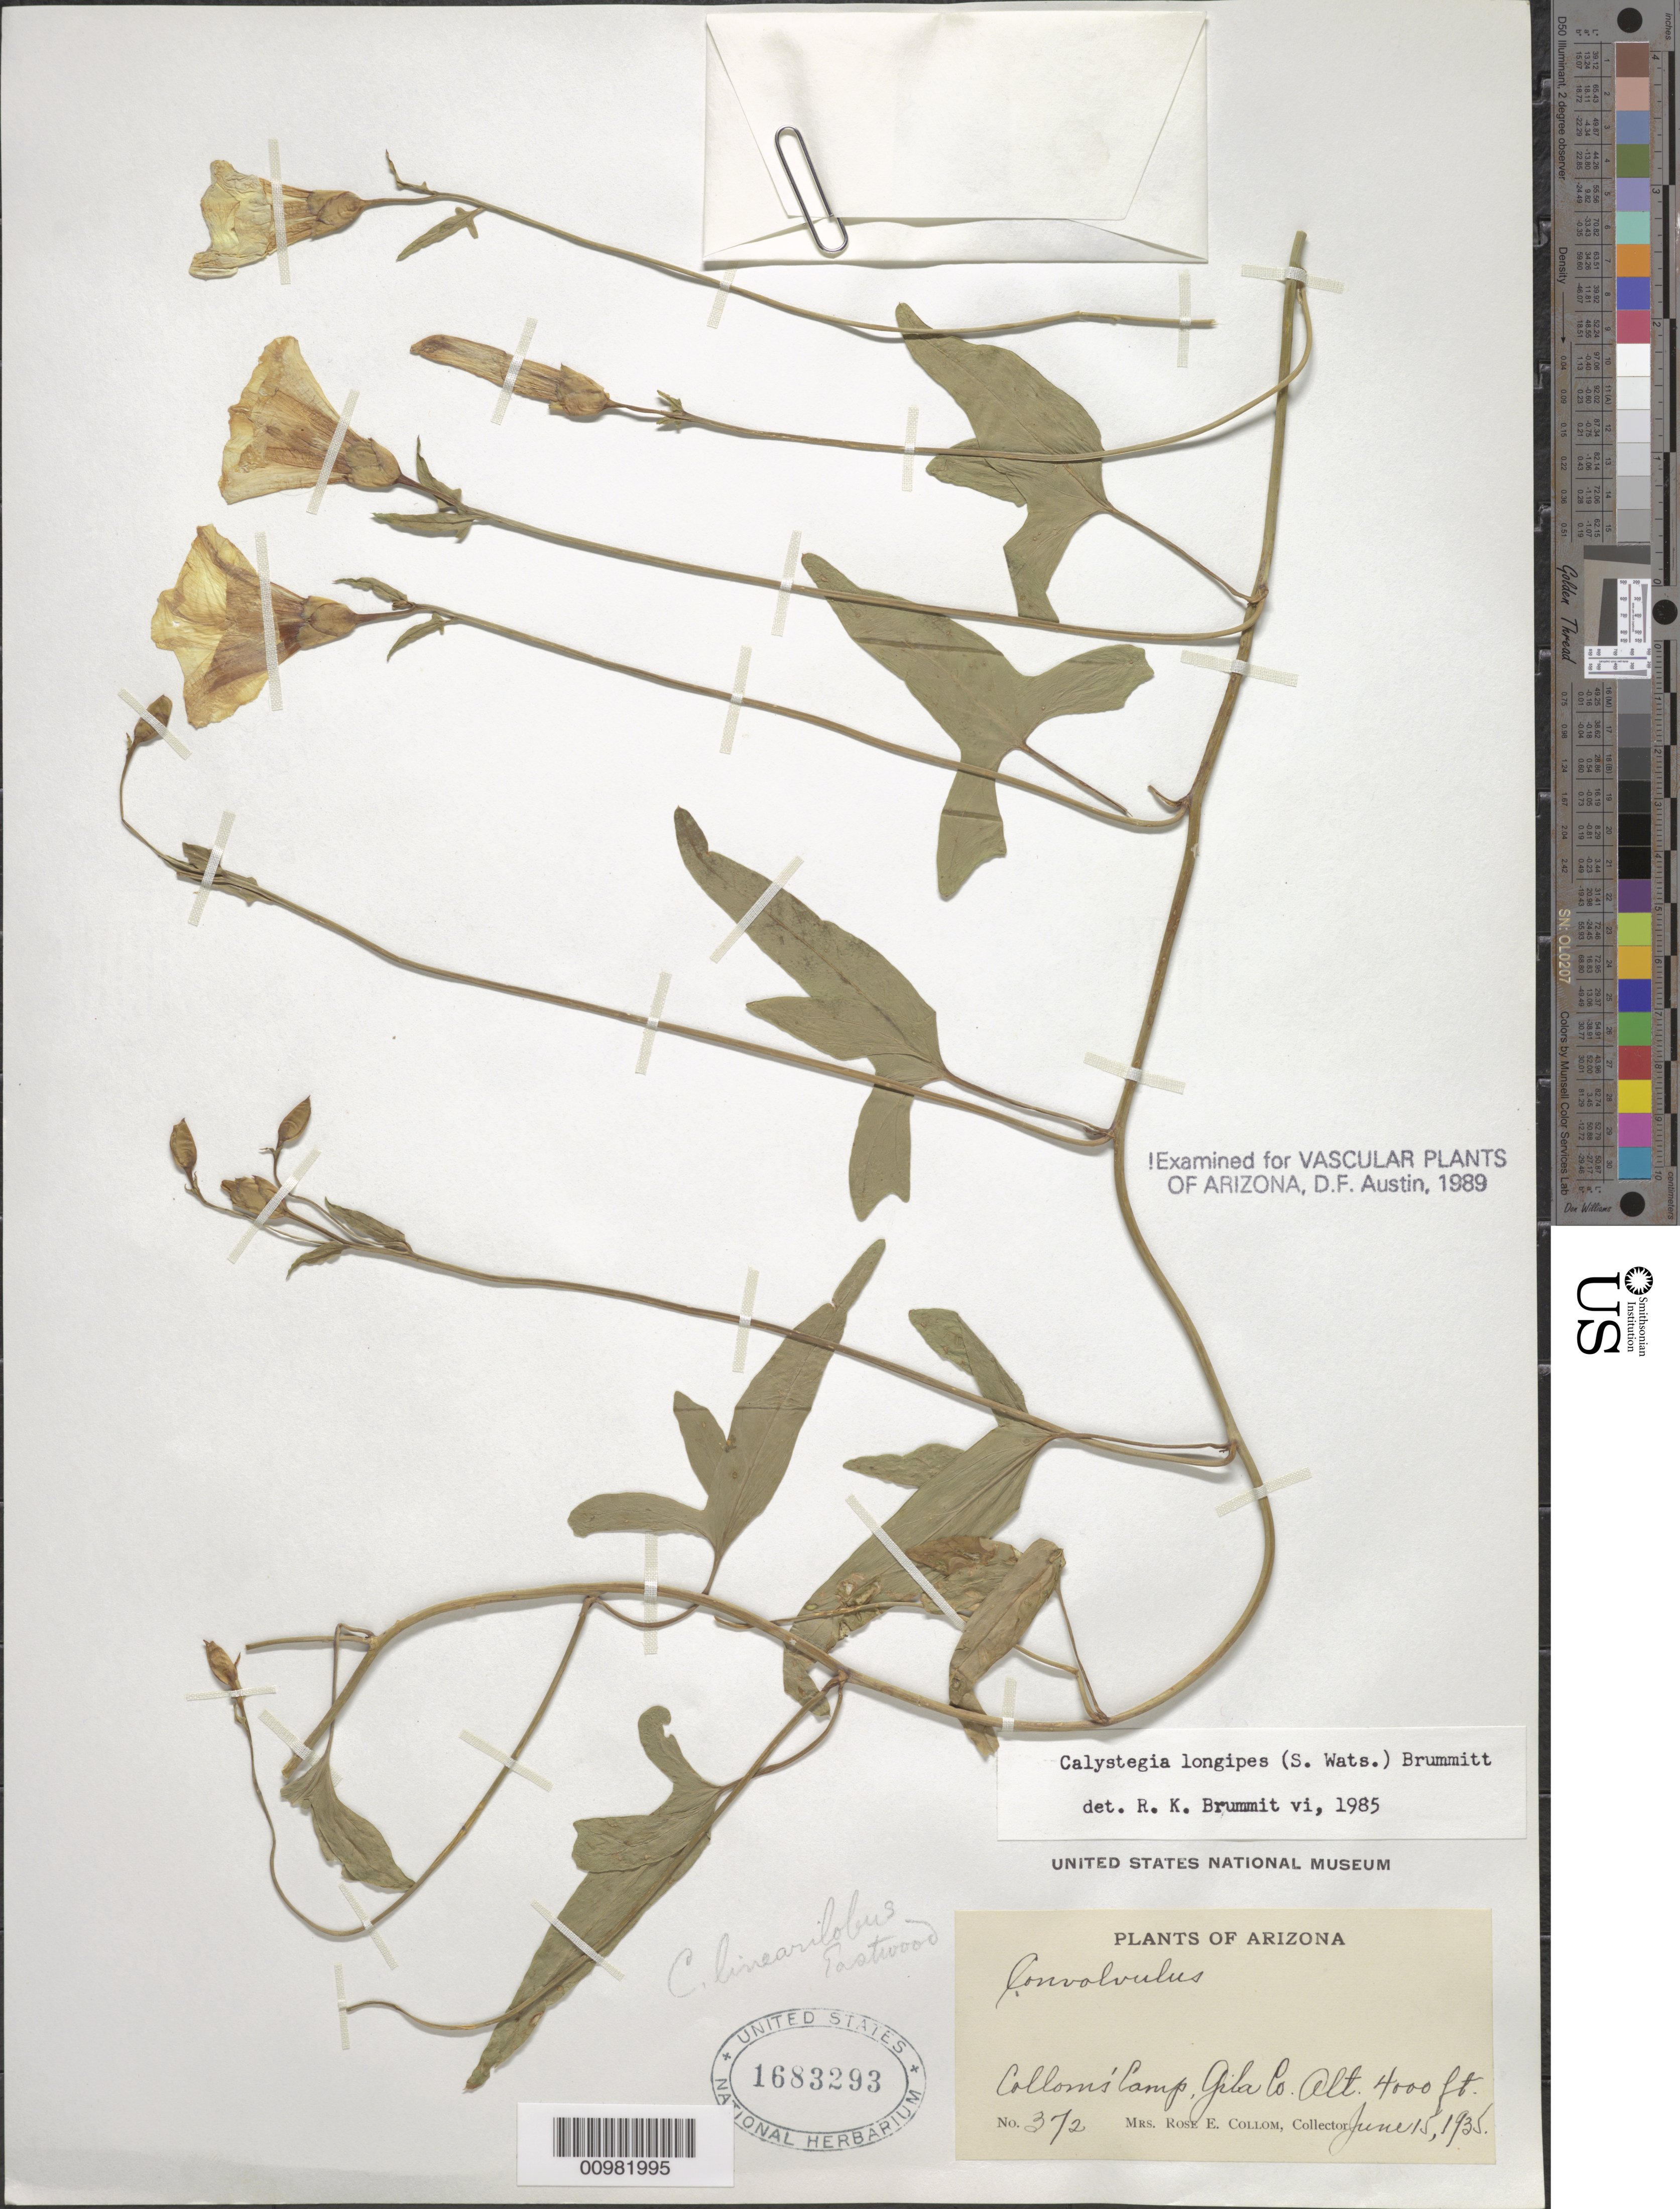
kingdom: Plantae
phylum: Tracheophyta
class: Magnoliopsida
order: Solanales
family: Convolvulaceae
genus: Calystegia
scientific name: Calystegia longipes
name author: (S. Watson) Brummitt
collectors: R. E. Collom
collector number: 372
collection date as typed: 15 Jun 1935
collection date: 1935-06-15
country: United States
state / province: Arizona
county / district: Gila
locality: Collom's Camp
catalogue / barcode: US 1683293